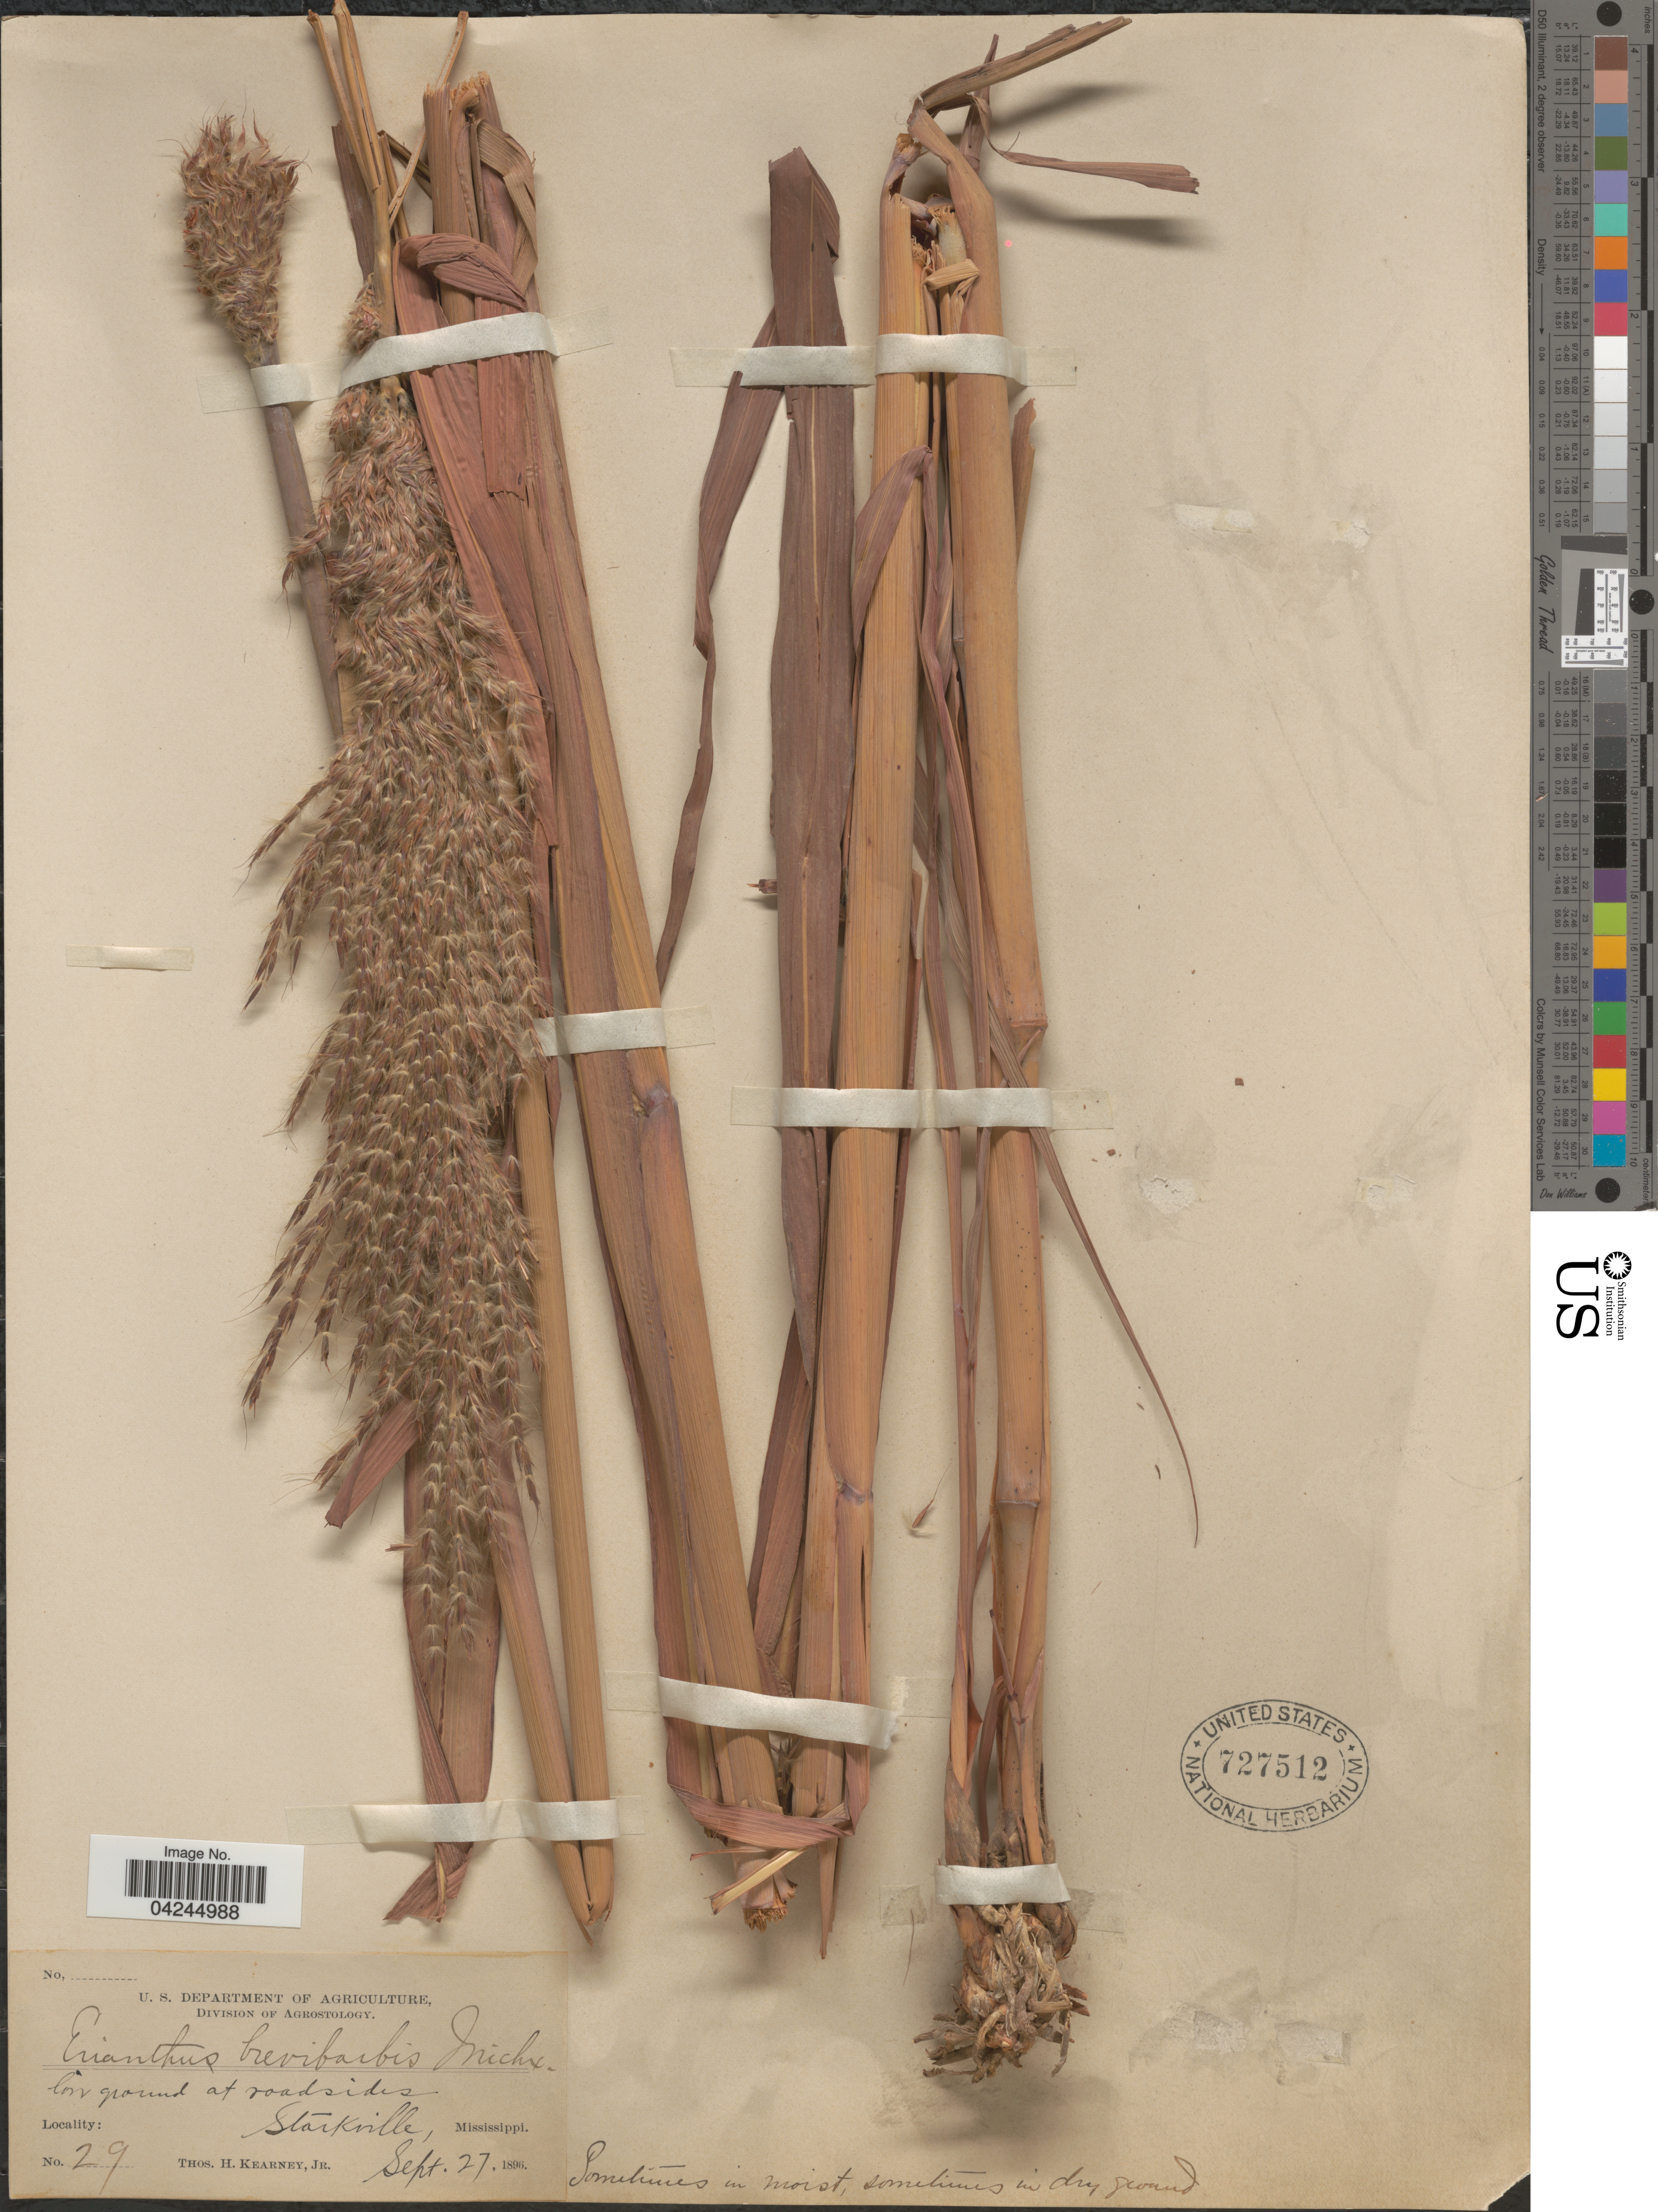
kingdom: Plantae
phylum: Tracheophyta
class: Liliopsida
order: Poales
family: Poaceae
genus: Erianthus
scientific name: Erianthus brevibarbis var. contortus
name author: (Elliott) D.B. Ward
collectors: T. H. Kearney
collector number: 29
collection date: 1896-09-27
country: United States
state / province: Mississippi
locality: Low ground at roadsides. Starkville.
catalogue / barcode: US 727512